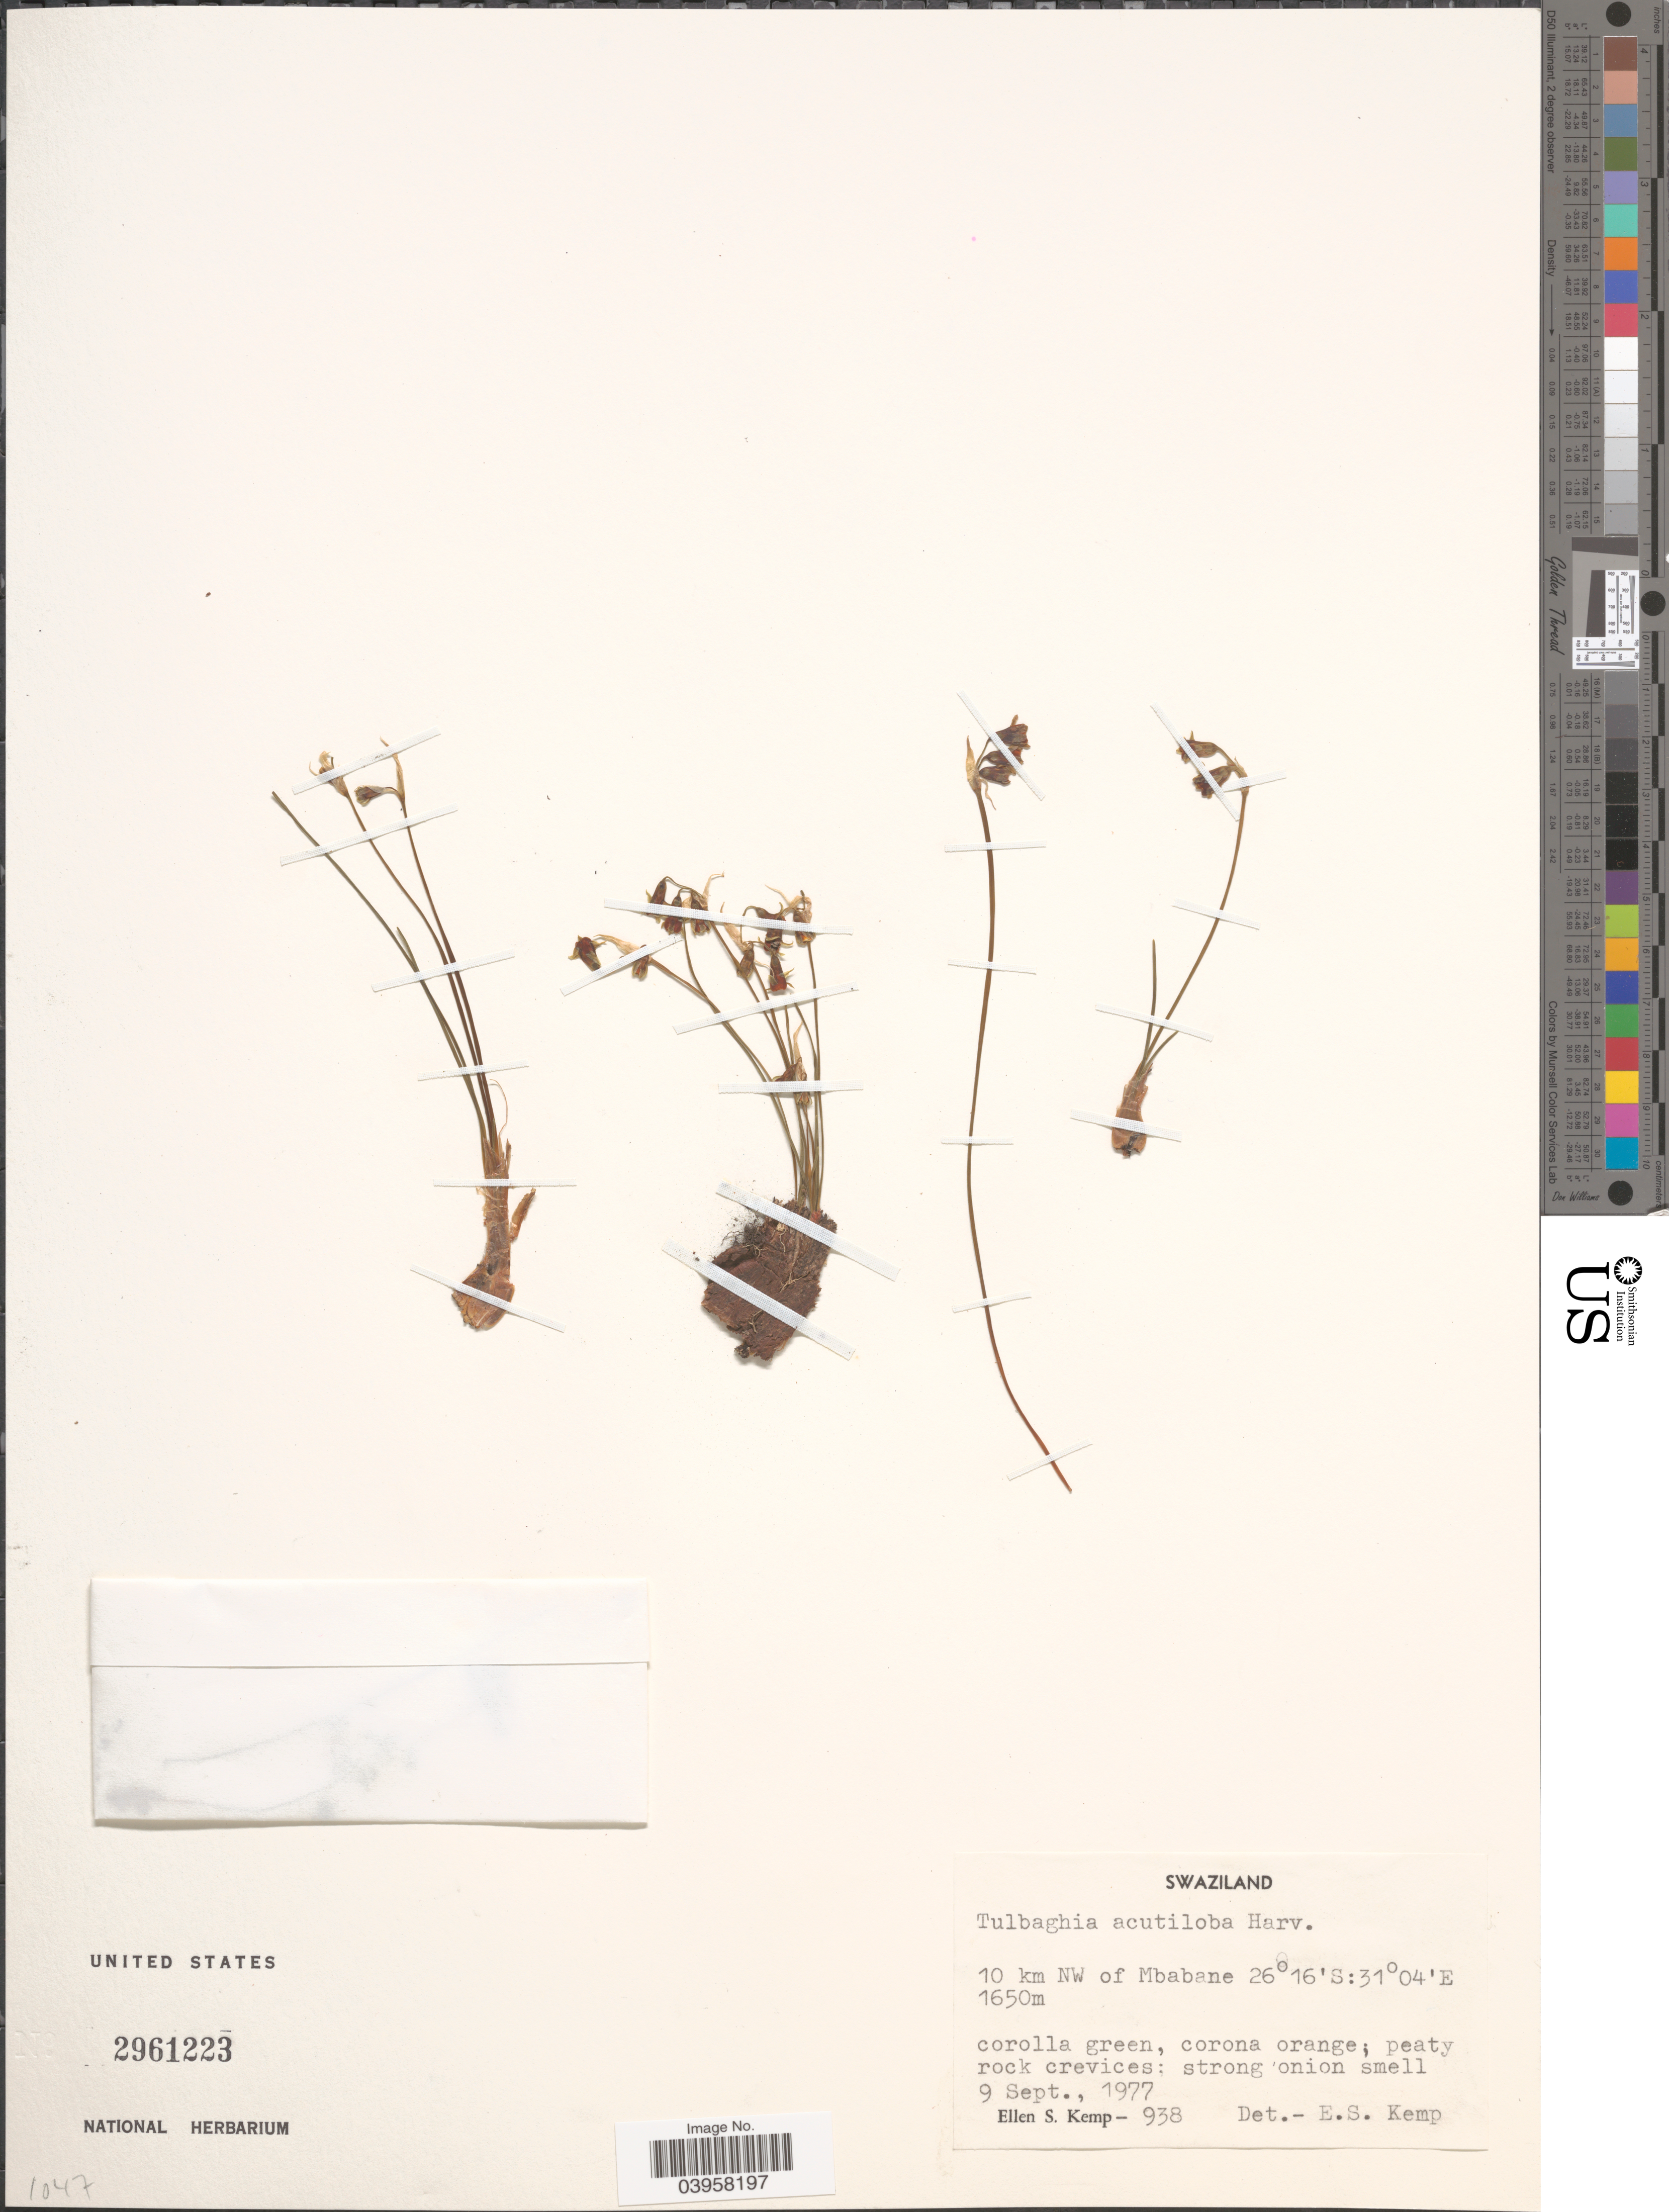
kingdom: Plantae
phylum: Tracheophyta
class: Liliopsida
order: Asparagales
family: Amaryllidaceae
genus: Tulbaghia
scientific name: Tulbaghia acutiloba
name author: Harv.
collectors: E. S. Kemp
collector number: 938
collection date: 1977-09-09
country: Eswatini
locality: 10 km NW of Mbabane.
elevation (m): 1650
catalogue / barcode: US 2961223